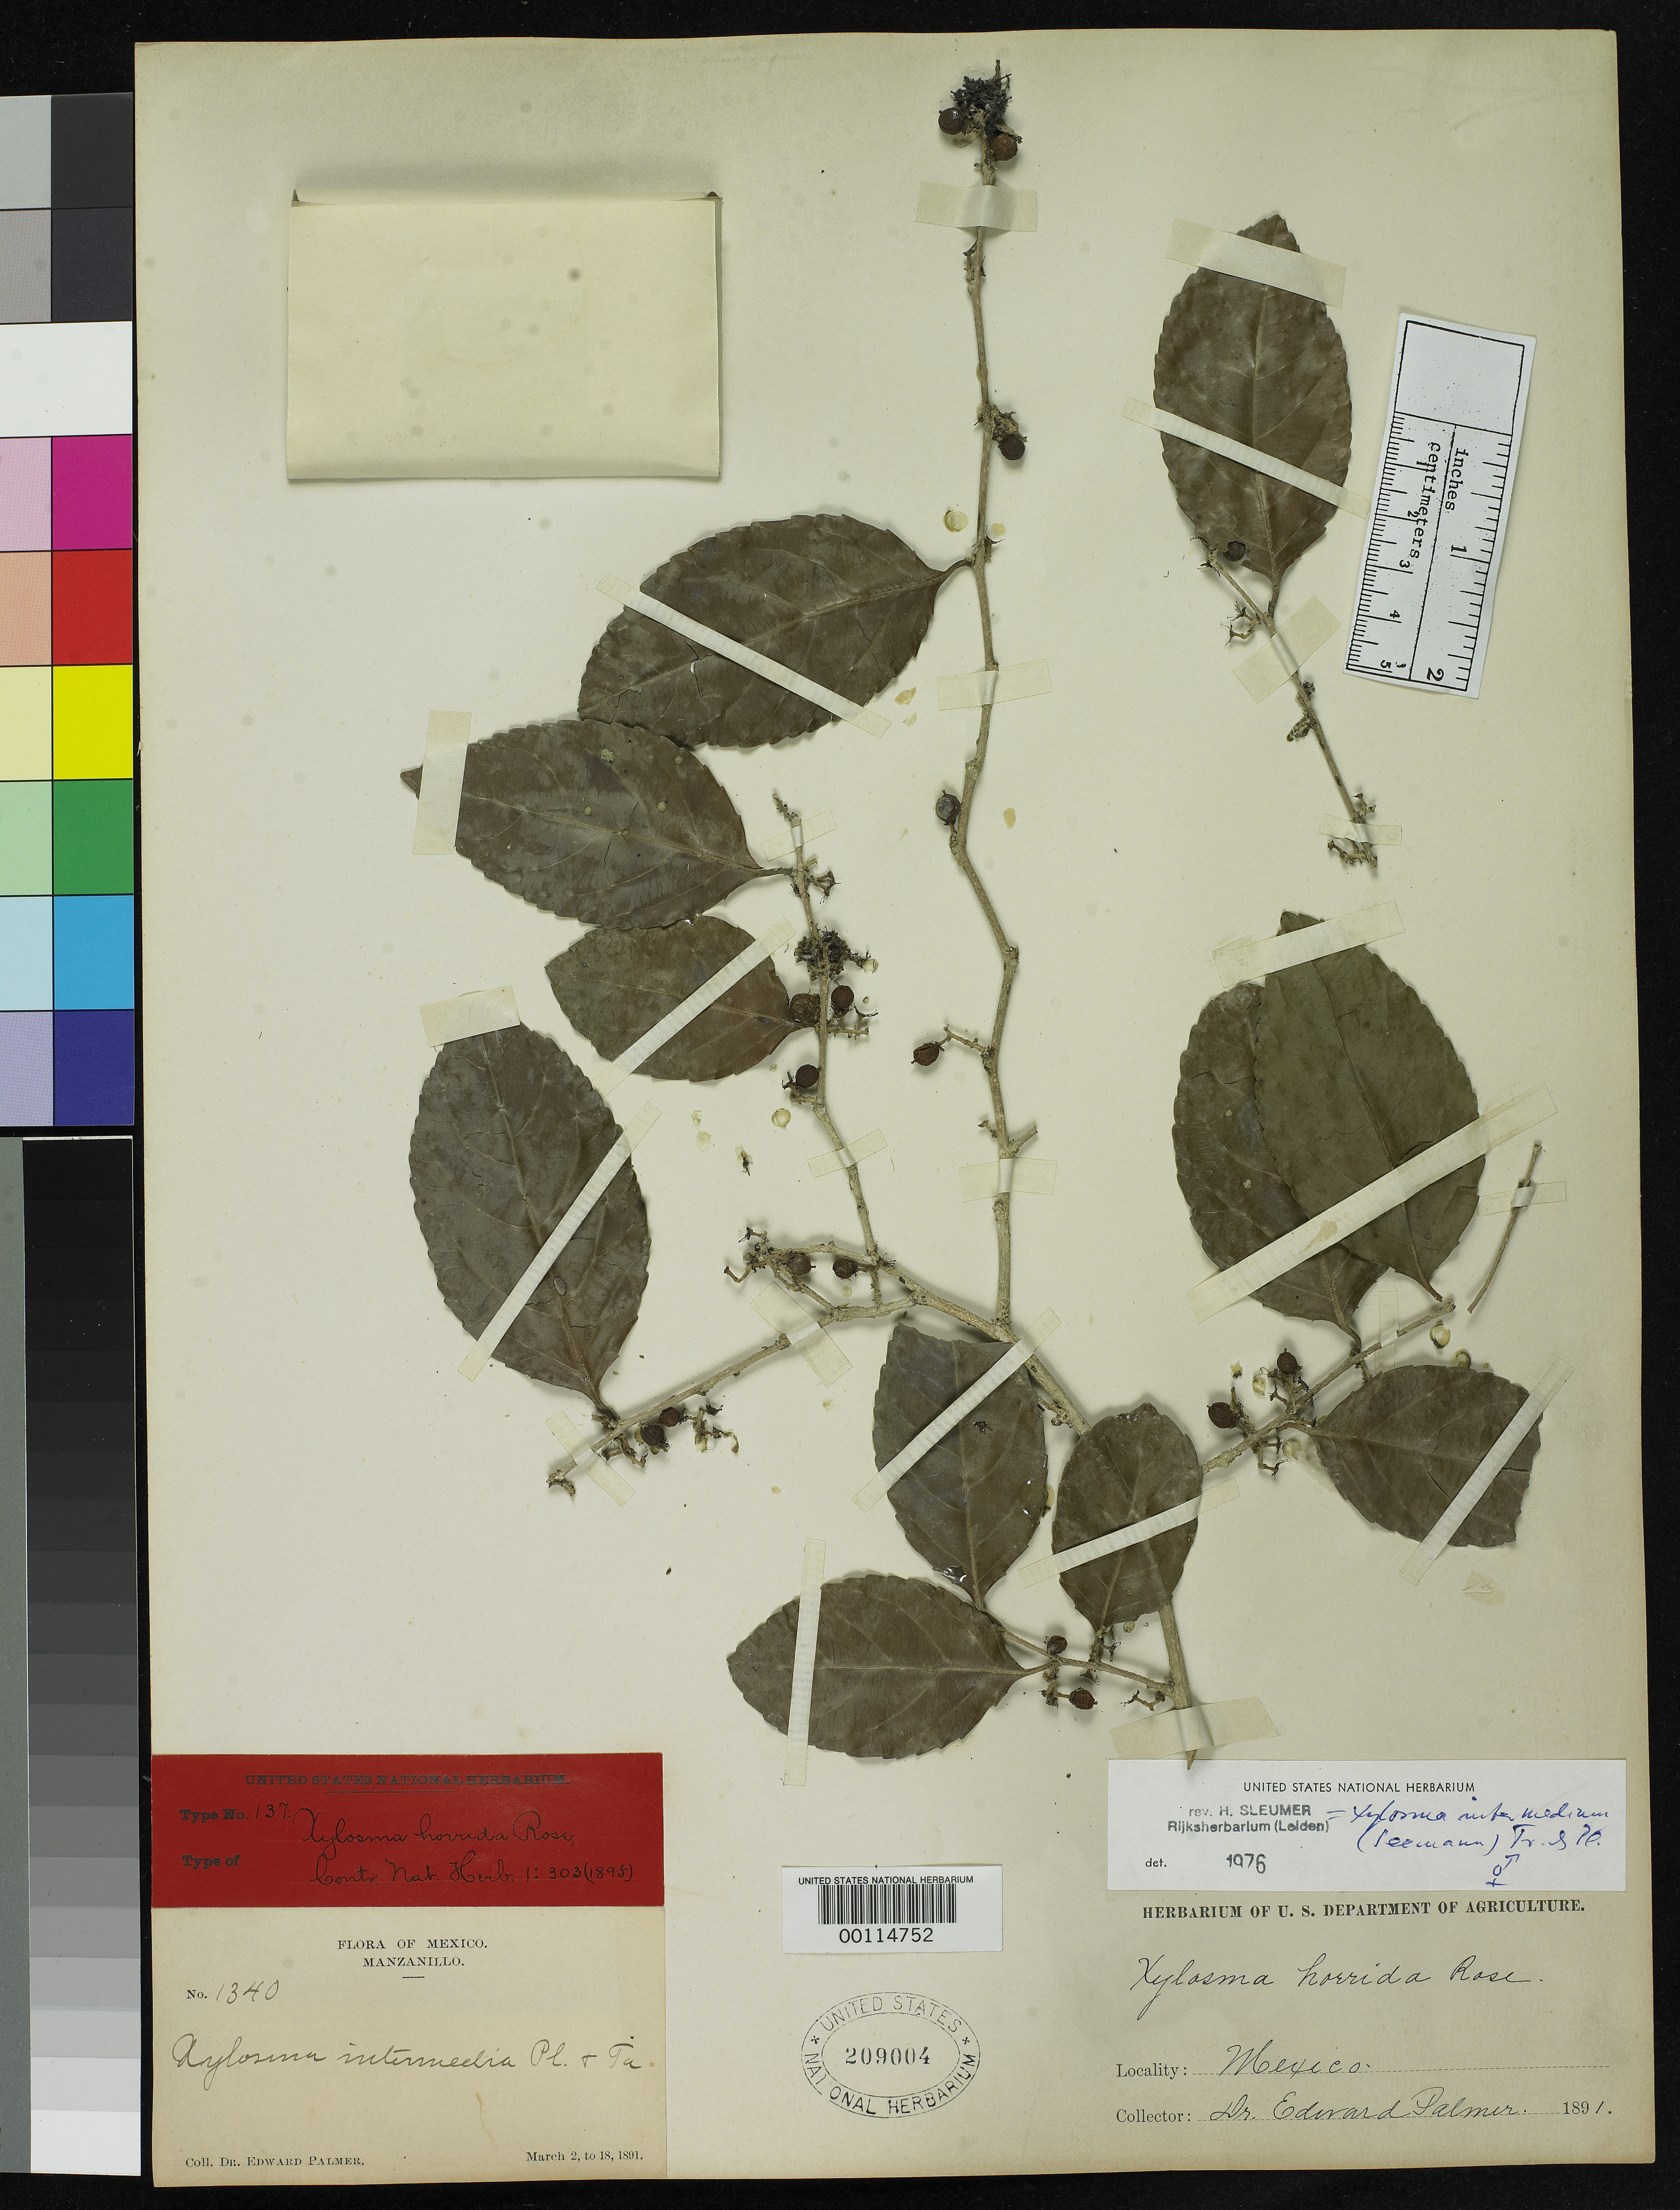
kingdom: Plantae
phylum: Tracheophyta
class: Magnoliopsida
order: Malpighiales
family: Salicaceae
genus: Xylosma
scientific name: Xylosma horrida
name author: Rose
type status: Holotype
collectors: E. Palmer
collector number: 1340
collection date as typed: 02 Mar 1891 to 18 Mar 1891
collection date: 1891-03-02/1891-03-18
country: Mexico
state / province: Colima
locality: Manzanillo.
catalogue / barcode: US 209004